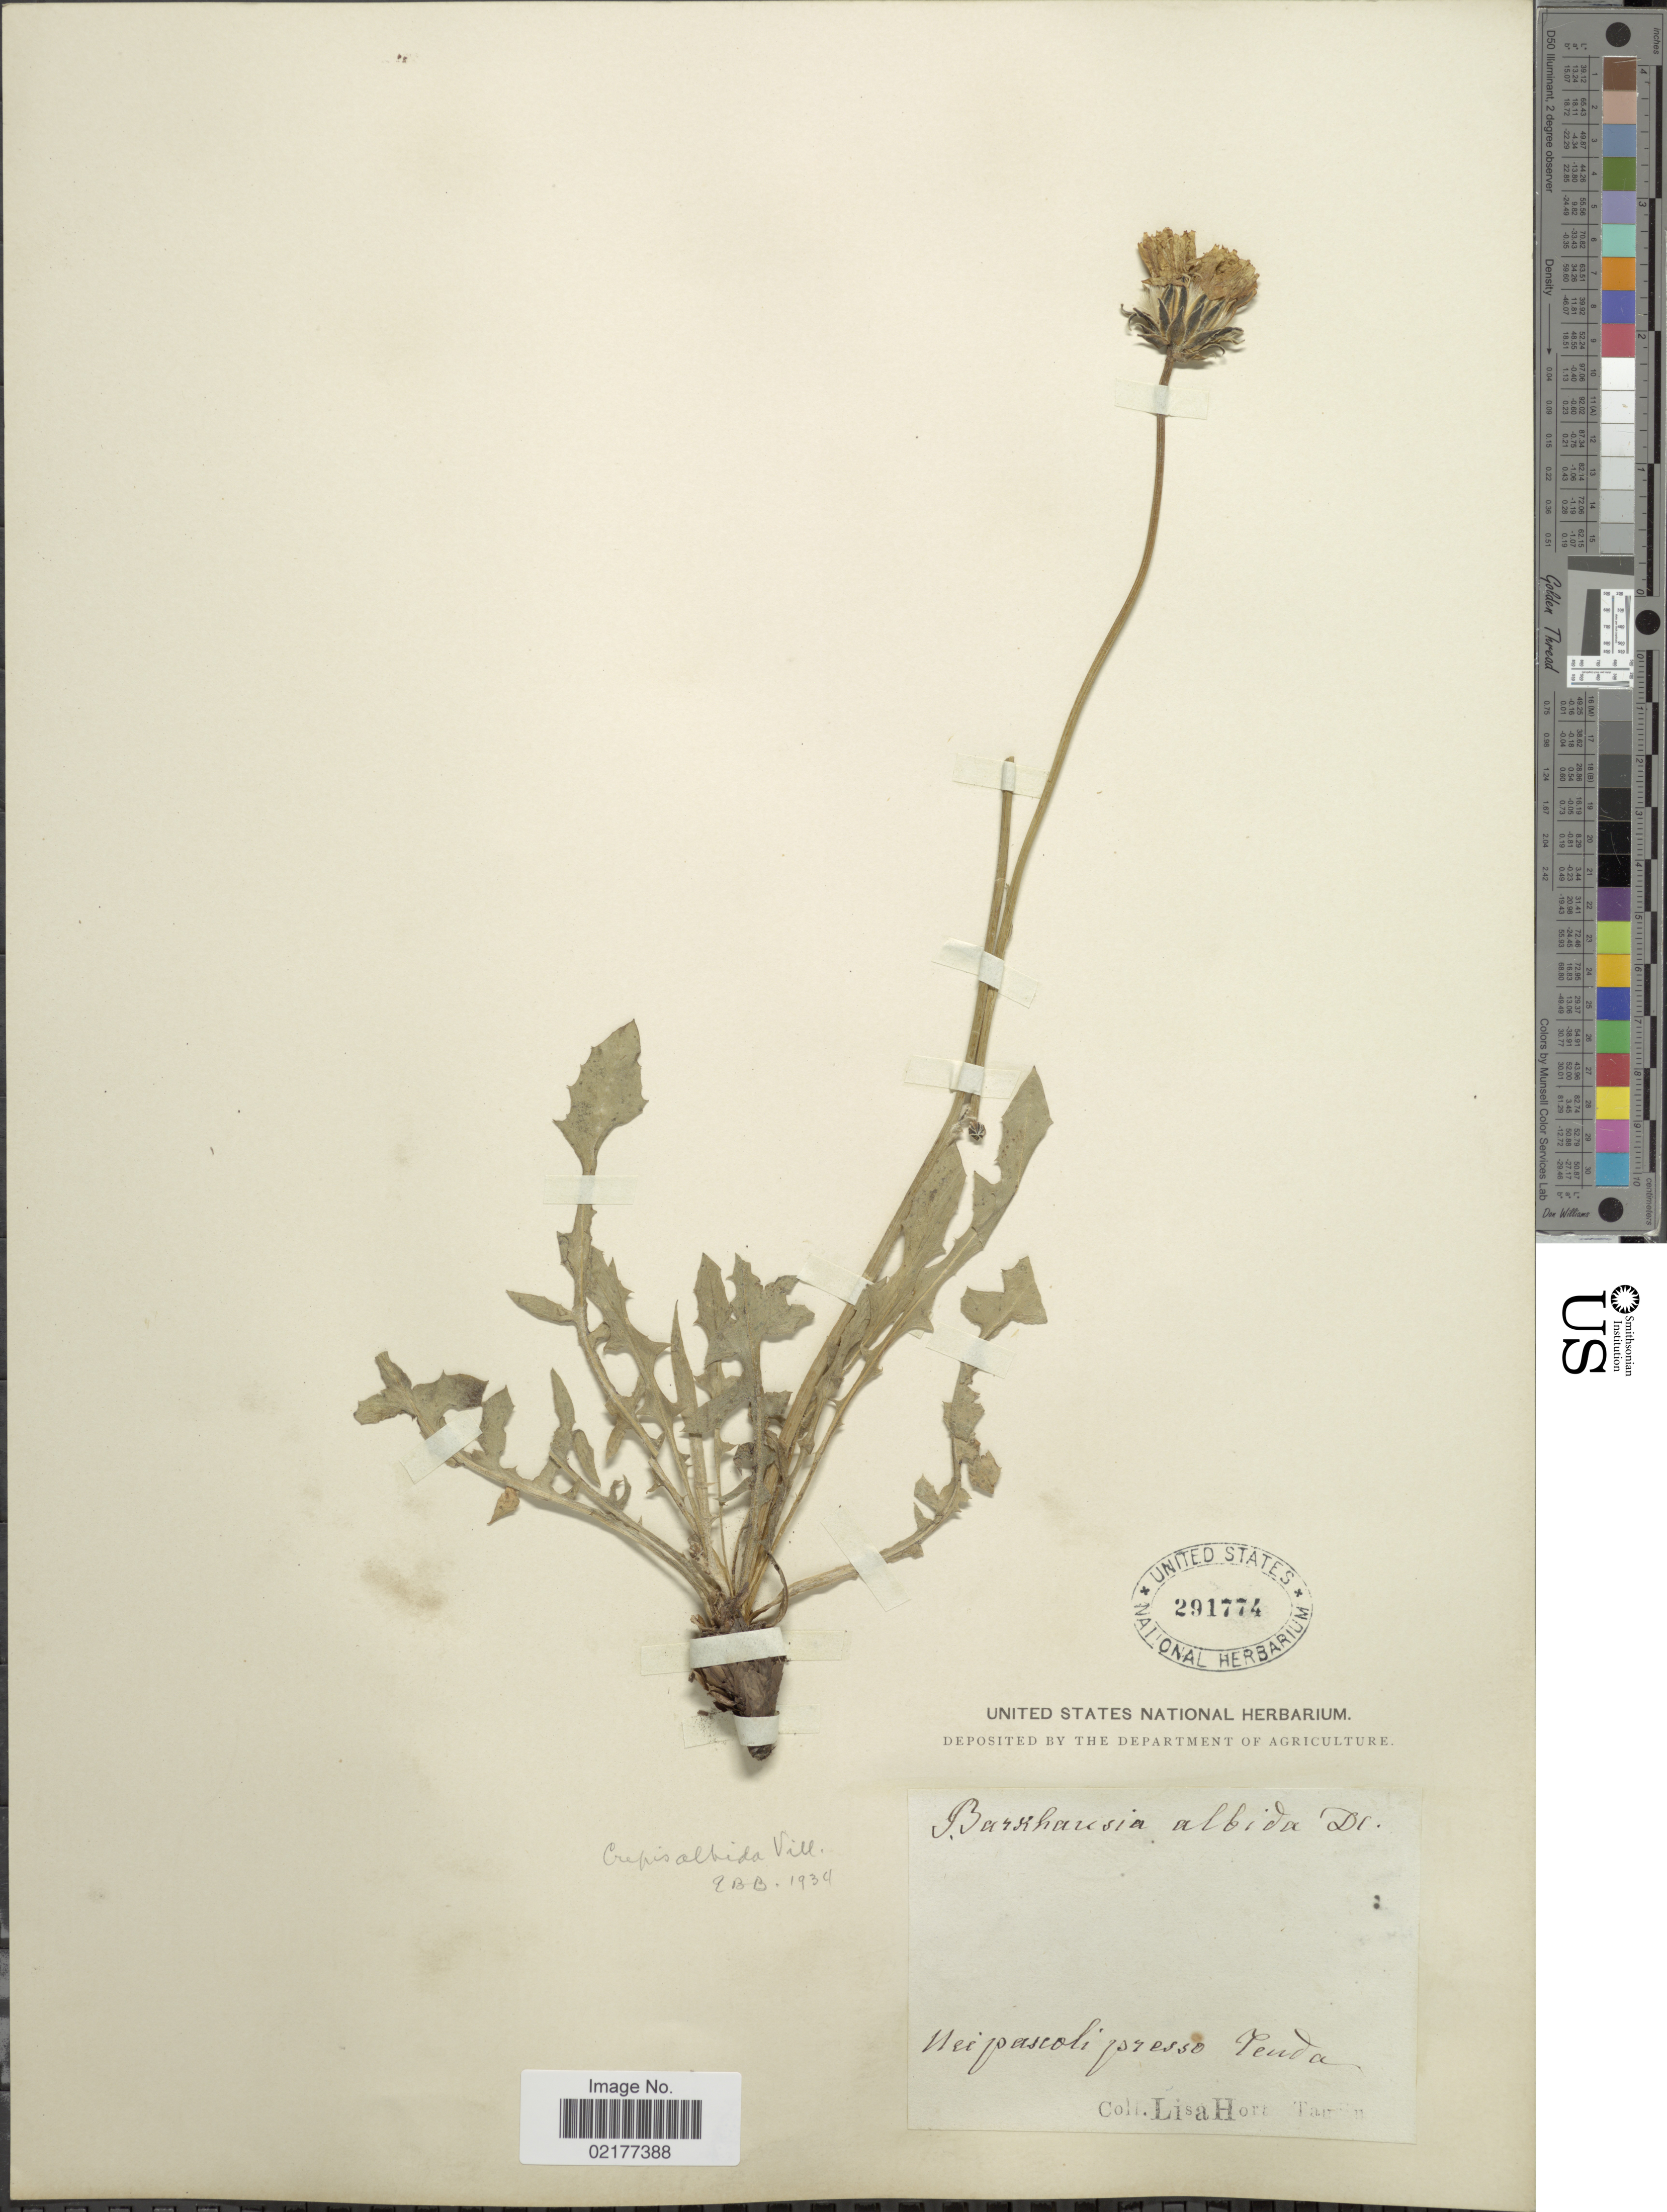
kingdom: Plantae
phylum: Tracheophyta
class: Magnoliopsida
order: Asterales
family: Asteraceae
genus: Crepis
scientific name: Crepis alpestris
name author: (Jacq.) Tausch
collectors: ex herb. Lisa Hort Taurin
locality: Weipascoli presso Veuda Tamen [interpreted]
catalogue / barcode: US 291774